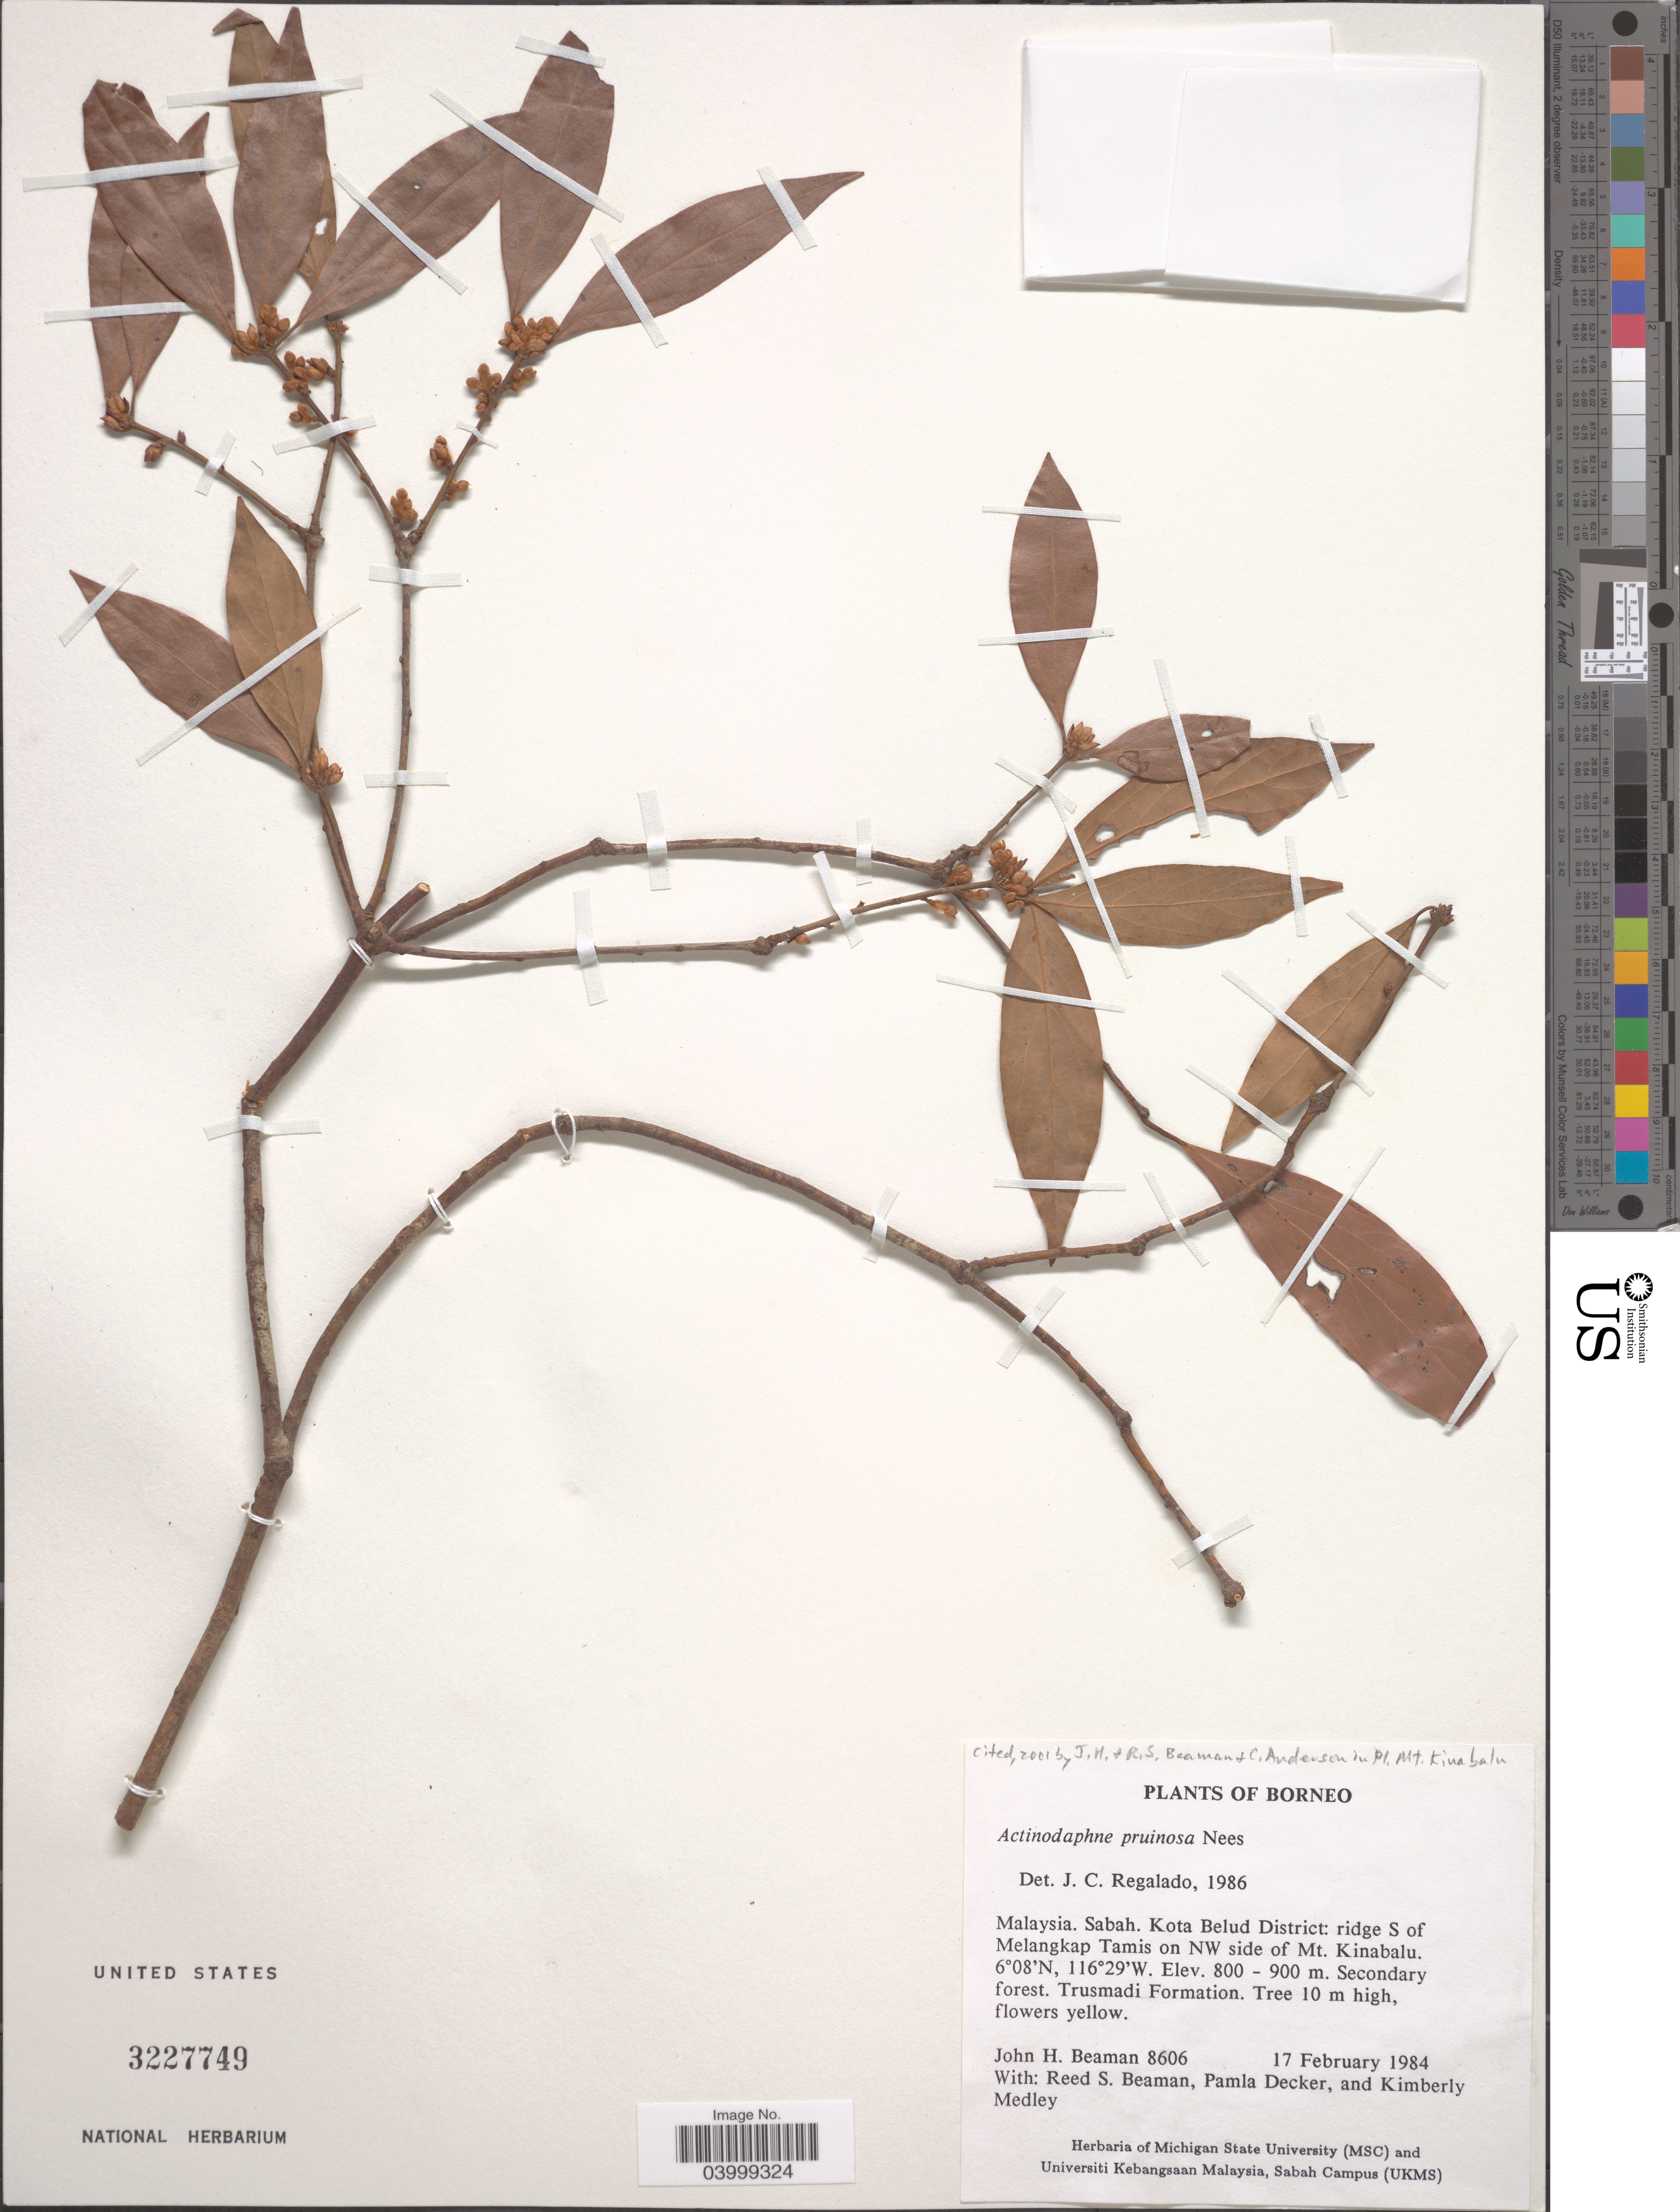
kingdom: Plantae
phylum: Tracheophyta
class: Magnoliopsida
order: Laurales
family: Lauraceae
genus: Actinodaphne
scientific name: Actinodaphne pruinosa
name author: Nees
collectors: J. H. Beaman, R. S. Beaman, P. Decker & K. Medley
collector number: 8606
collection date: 1984-02-17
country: Malaysia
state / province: Sabah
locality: Borneo. Kota Belud District: ridge S of Melangkap Tamis on NW side of Mt. Kinabalu.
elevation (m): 800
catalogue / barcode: US 3227749